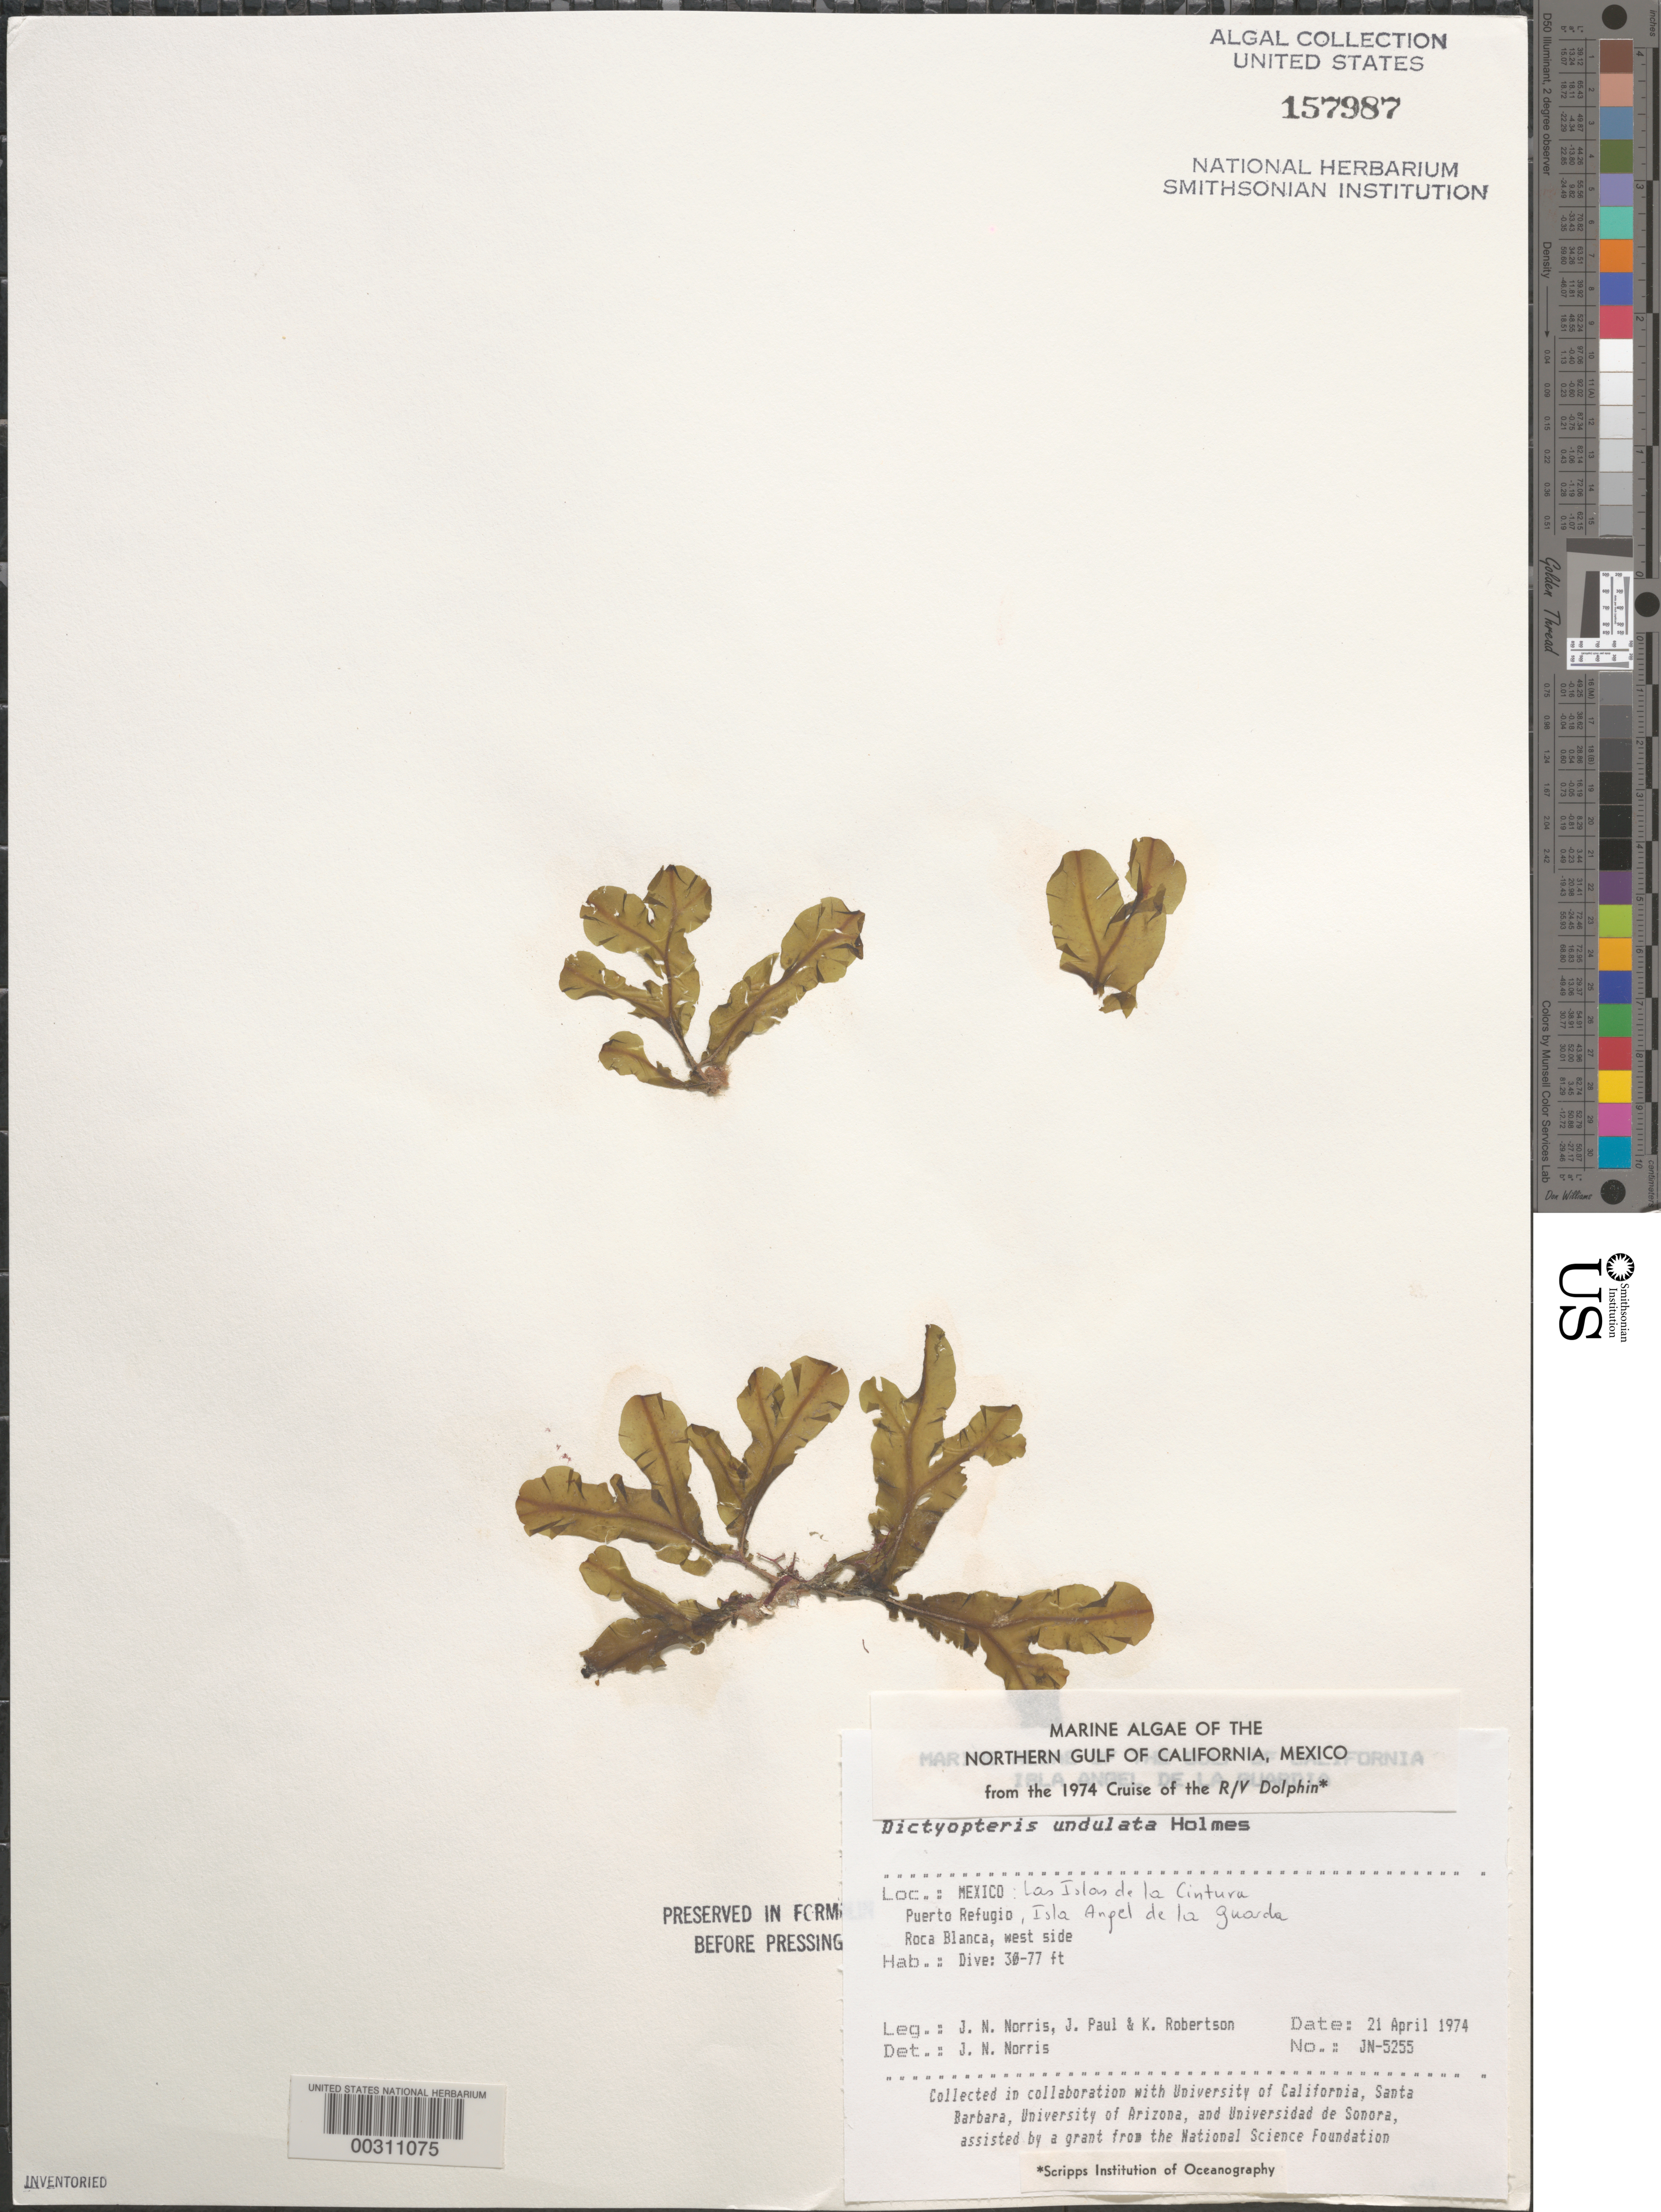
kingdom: Chromista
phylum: Ochrophyta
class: Phaeophyceae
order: Dictyotales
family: Dictyotaceae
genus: Dictyopteris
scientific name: Dictyopteris undulata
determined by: Norris, James N.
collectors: J. N. Norris, J. Paul & K. Robertson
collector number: JN-5255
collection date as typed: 21 Apr 1974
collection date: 1974-04-21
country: Mexico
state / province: Baja California Norte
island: Isla Angel de la Guarda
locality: Puerto Refugio, Roca Blanca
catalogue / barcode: US 157987